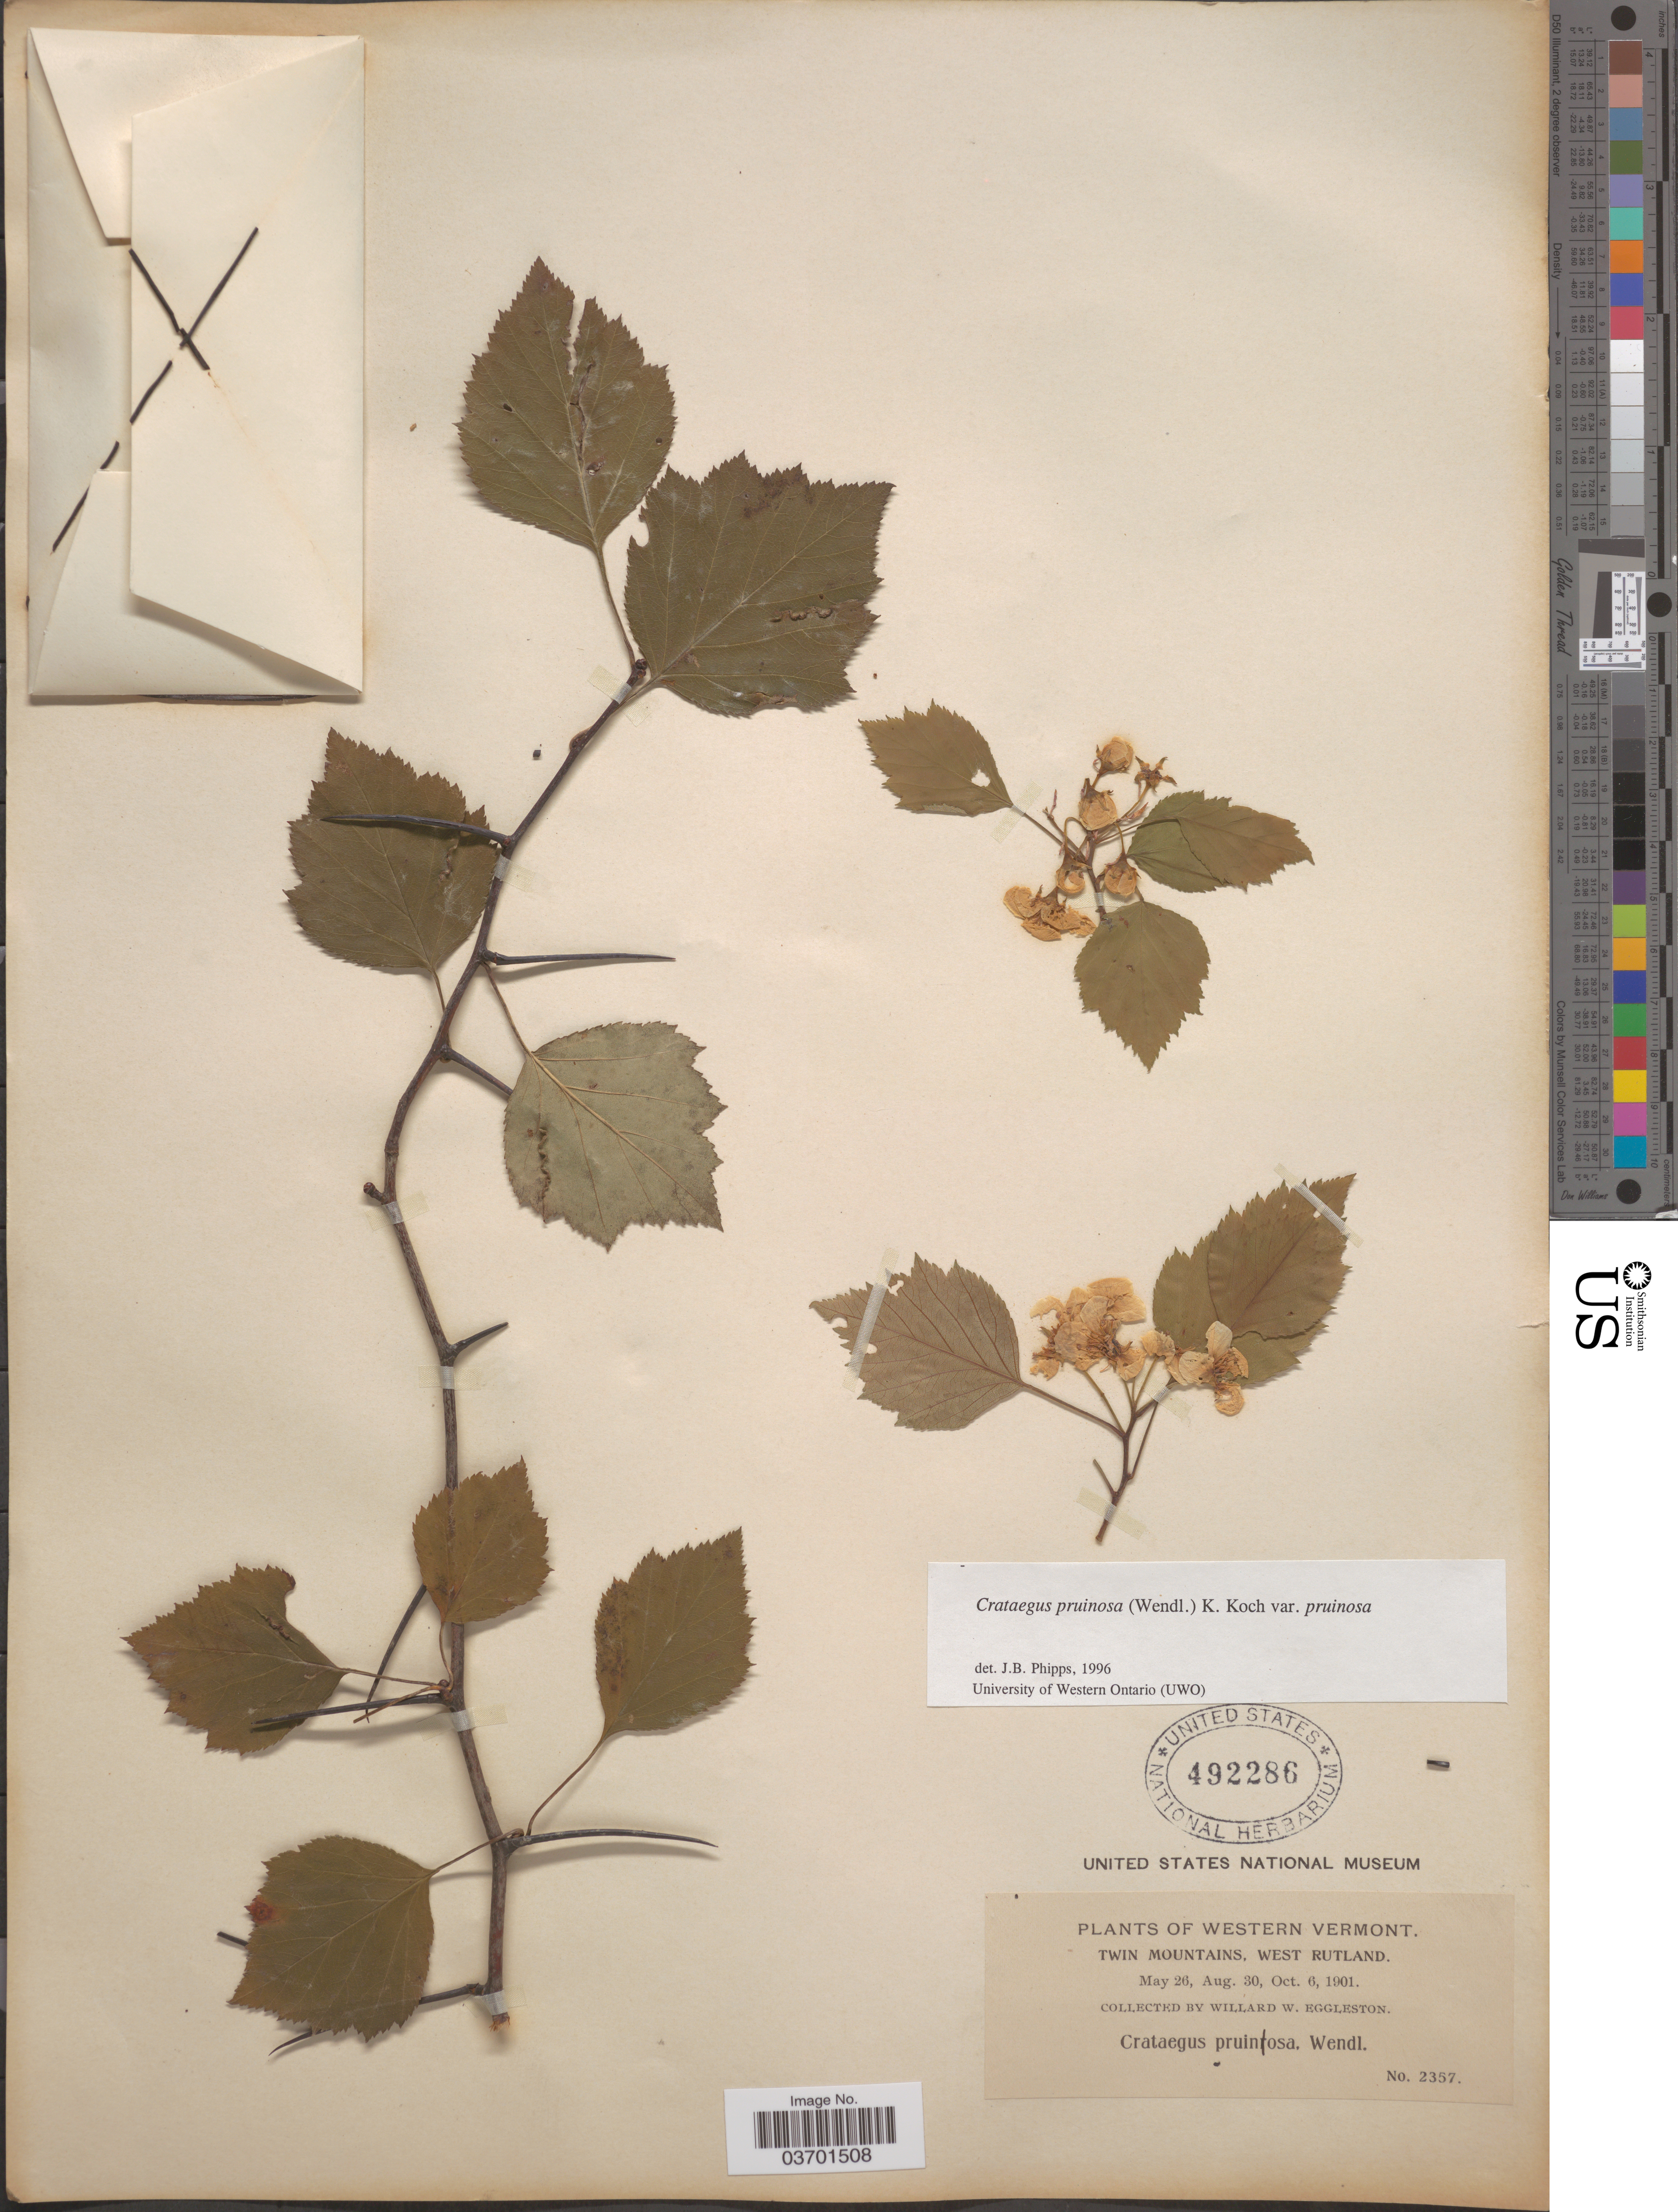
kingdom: Plantae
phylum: Tracheophyta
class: Magnoliopsida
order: Rosales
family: Rosaceae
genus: Crataegus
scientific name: Crataegus pruinosa var. pruinosa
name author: (H.L. Wendl.) K. Koch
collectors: W. W. Eggleston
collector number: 2357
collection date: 1901-05-26/1901-10-06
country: United States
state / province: Vermont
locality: Western Vermont. Twin Mountains, West Rutland.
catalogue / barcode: US 492286